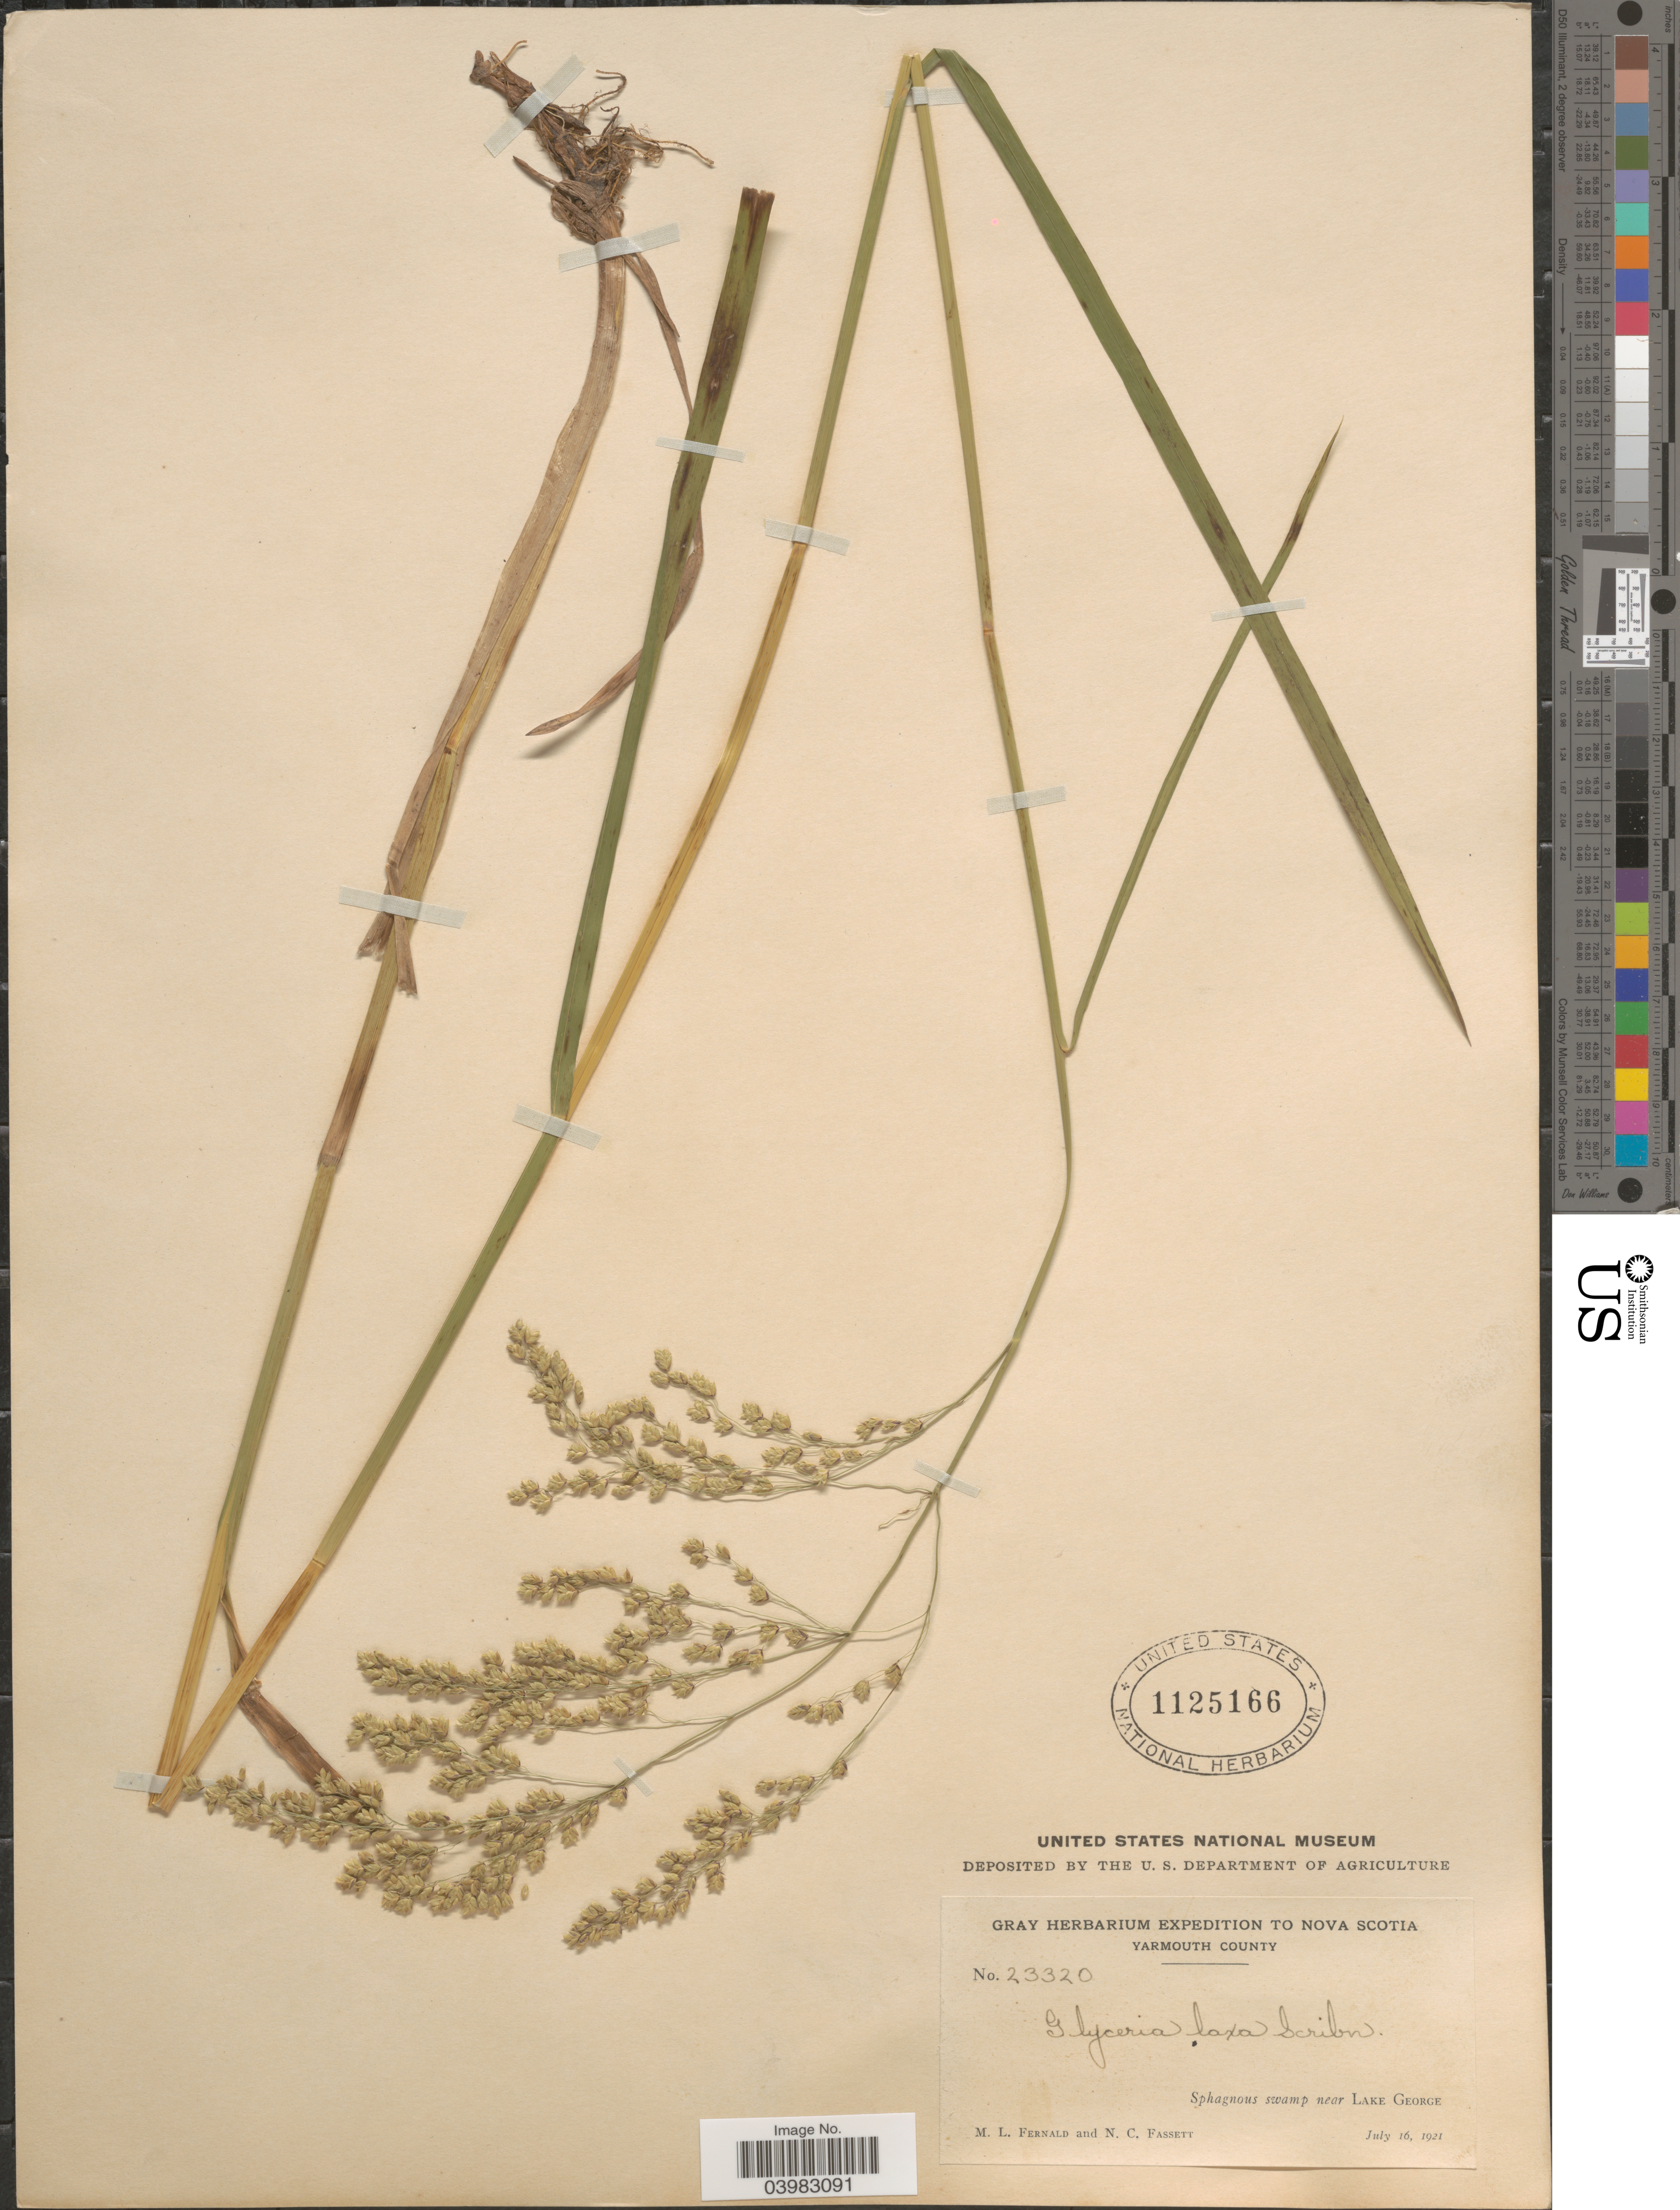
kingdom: Plantae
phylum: Tracheophyta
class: Liliopsida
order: Poales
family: Poaceae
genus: Glyceria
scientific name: Glyceria canadensis var. laxa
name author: (Scribn.) Hitchc.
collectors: M. L. Fernald & N. C. Fassett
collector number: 23320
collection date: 1921-07-16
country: Canada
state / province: Nova Scotia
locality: Yarmouth County. Sphagnous swamp near Lake George.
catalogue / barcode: US 1125166